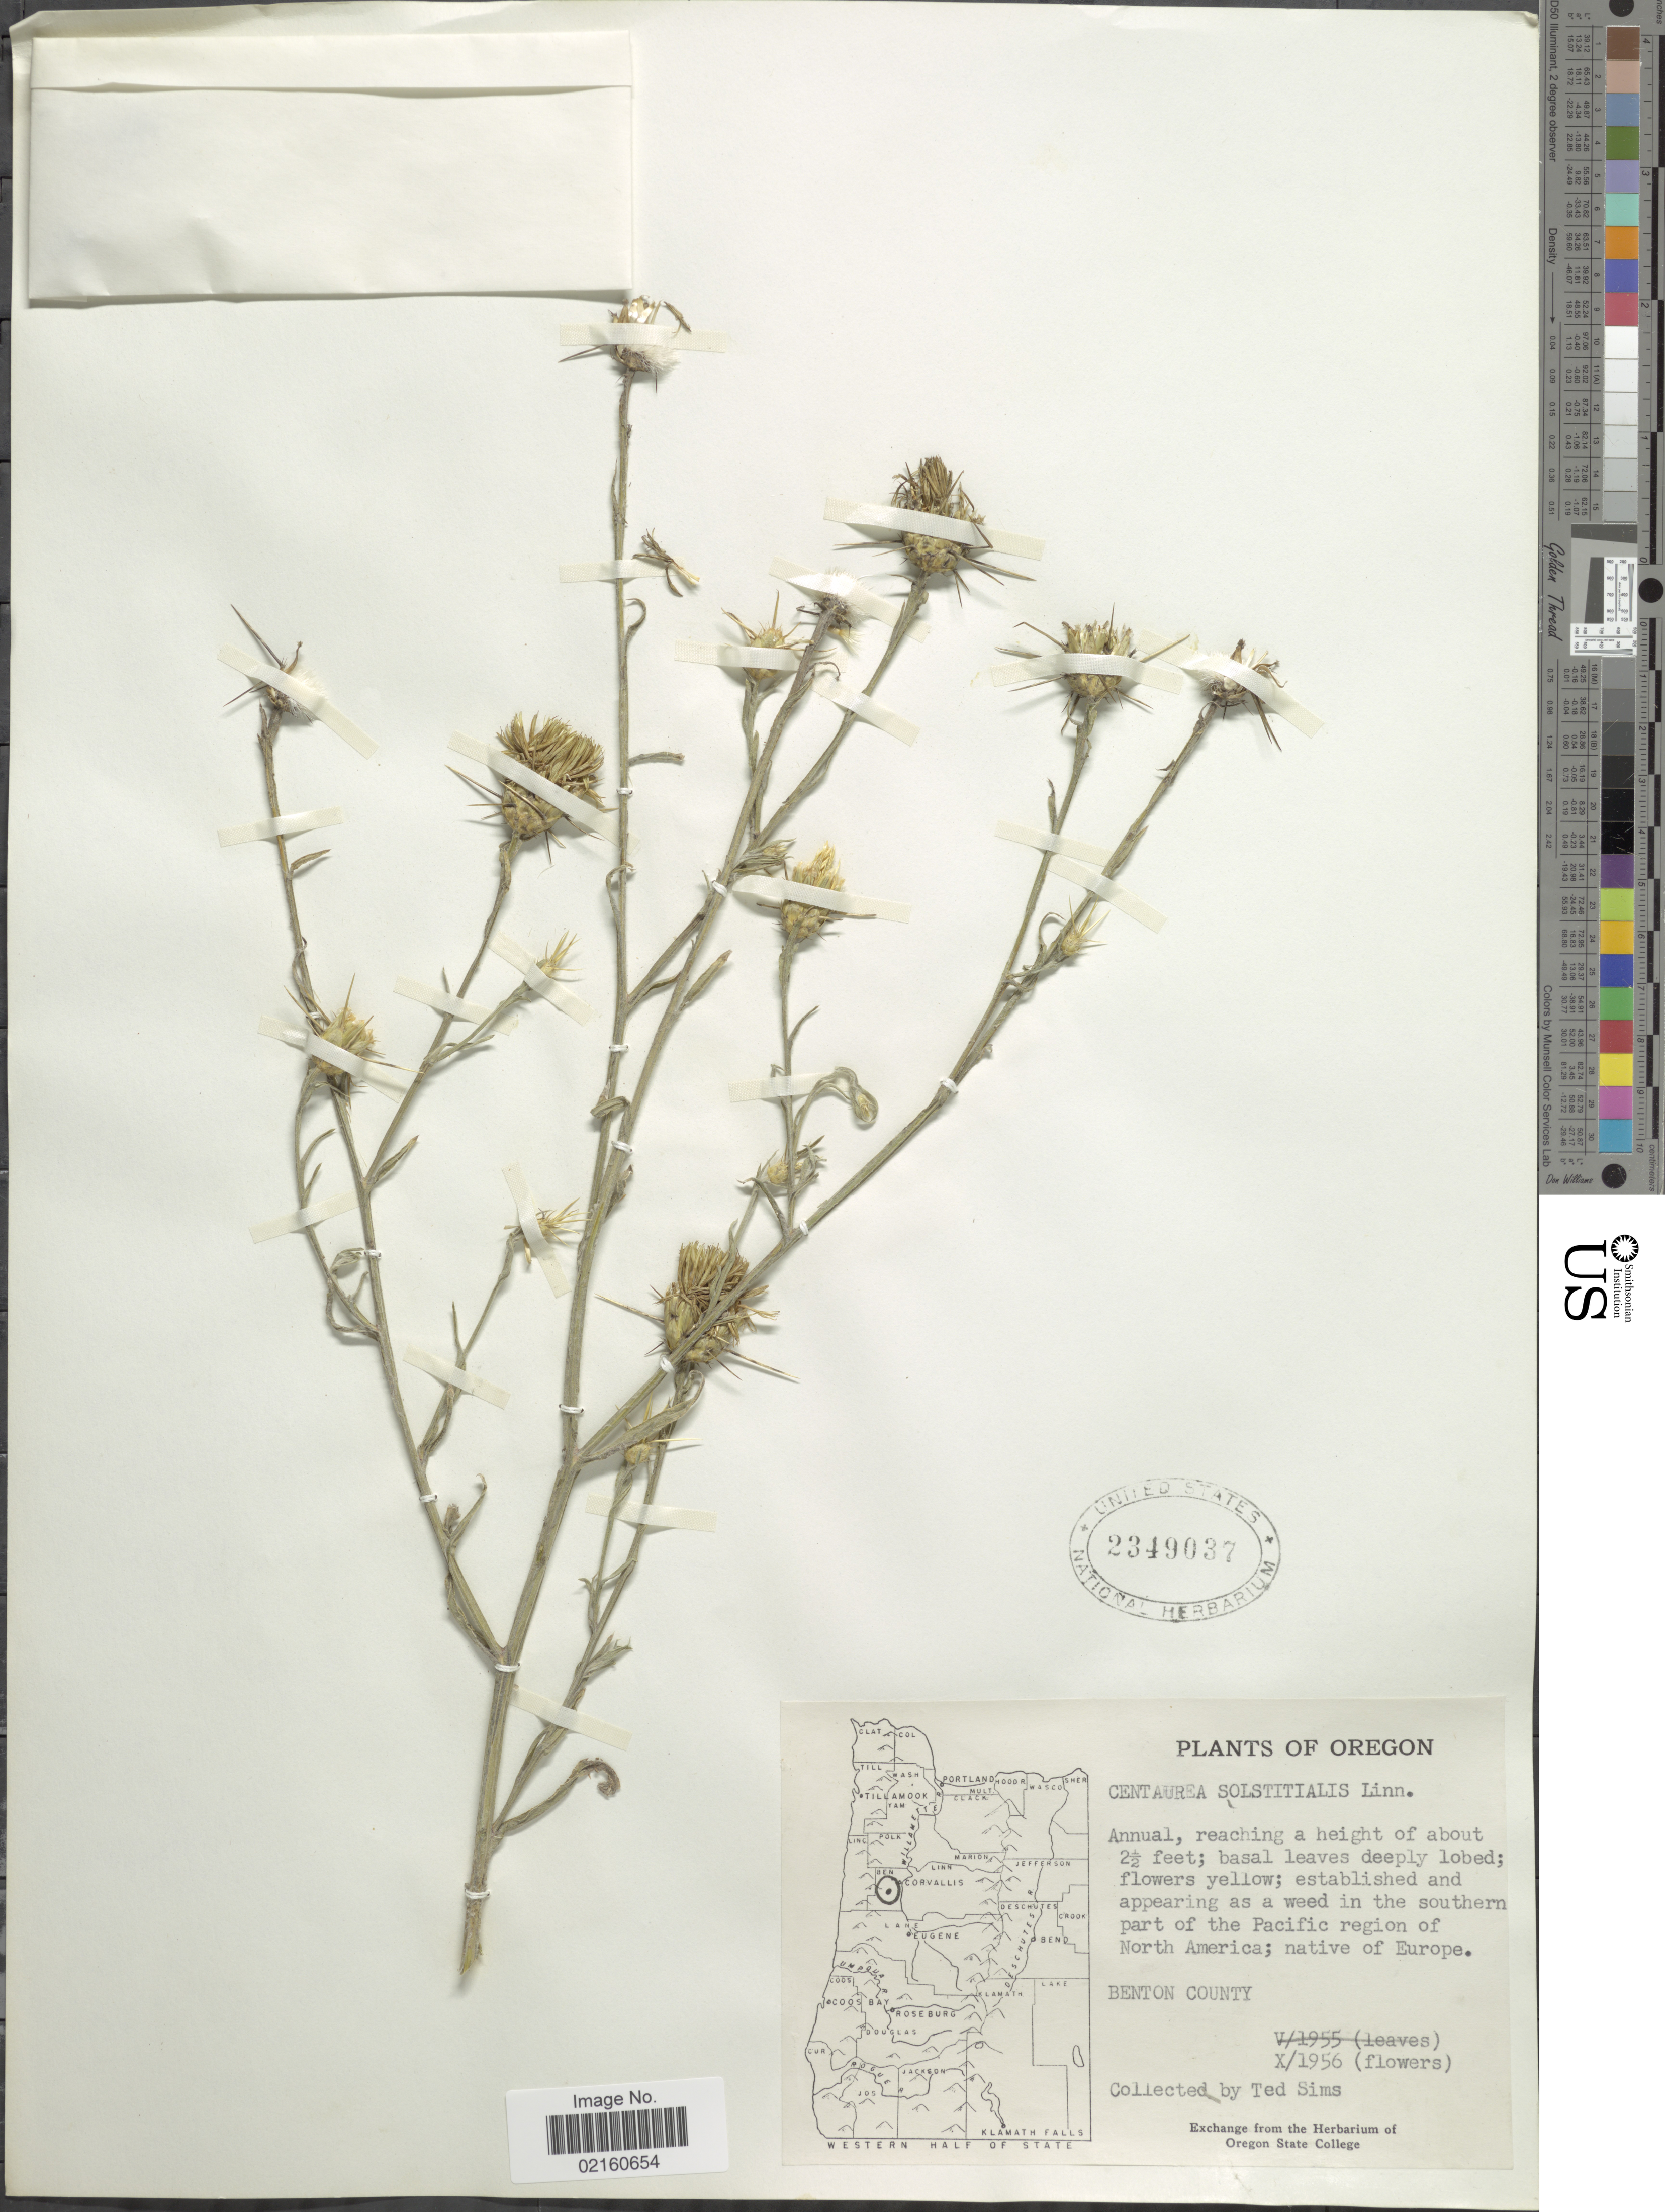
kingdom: Plantae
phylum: Tracheophyta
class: Magnoliopsida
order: Asterales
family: Asteraceae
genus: Centaurea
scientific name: Centaurea solstitialis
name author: L.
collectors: T. Sims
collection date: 1956-10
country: United States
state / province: Oregon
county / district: Benton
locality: Southern part of the Pacific region of North America, Benton County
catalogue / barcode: US 2349037